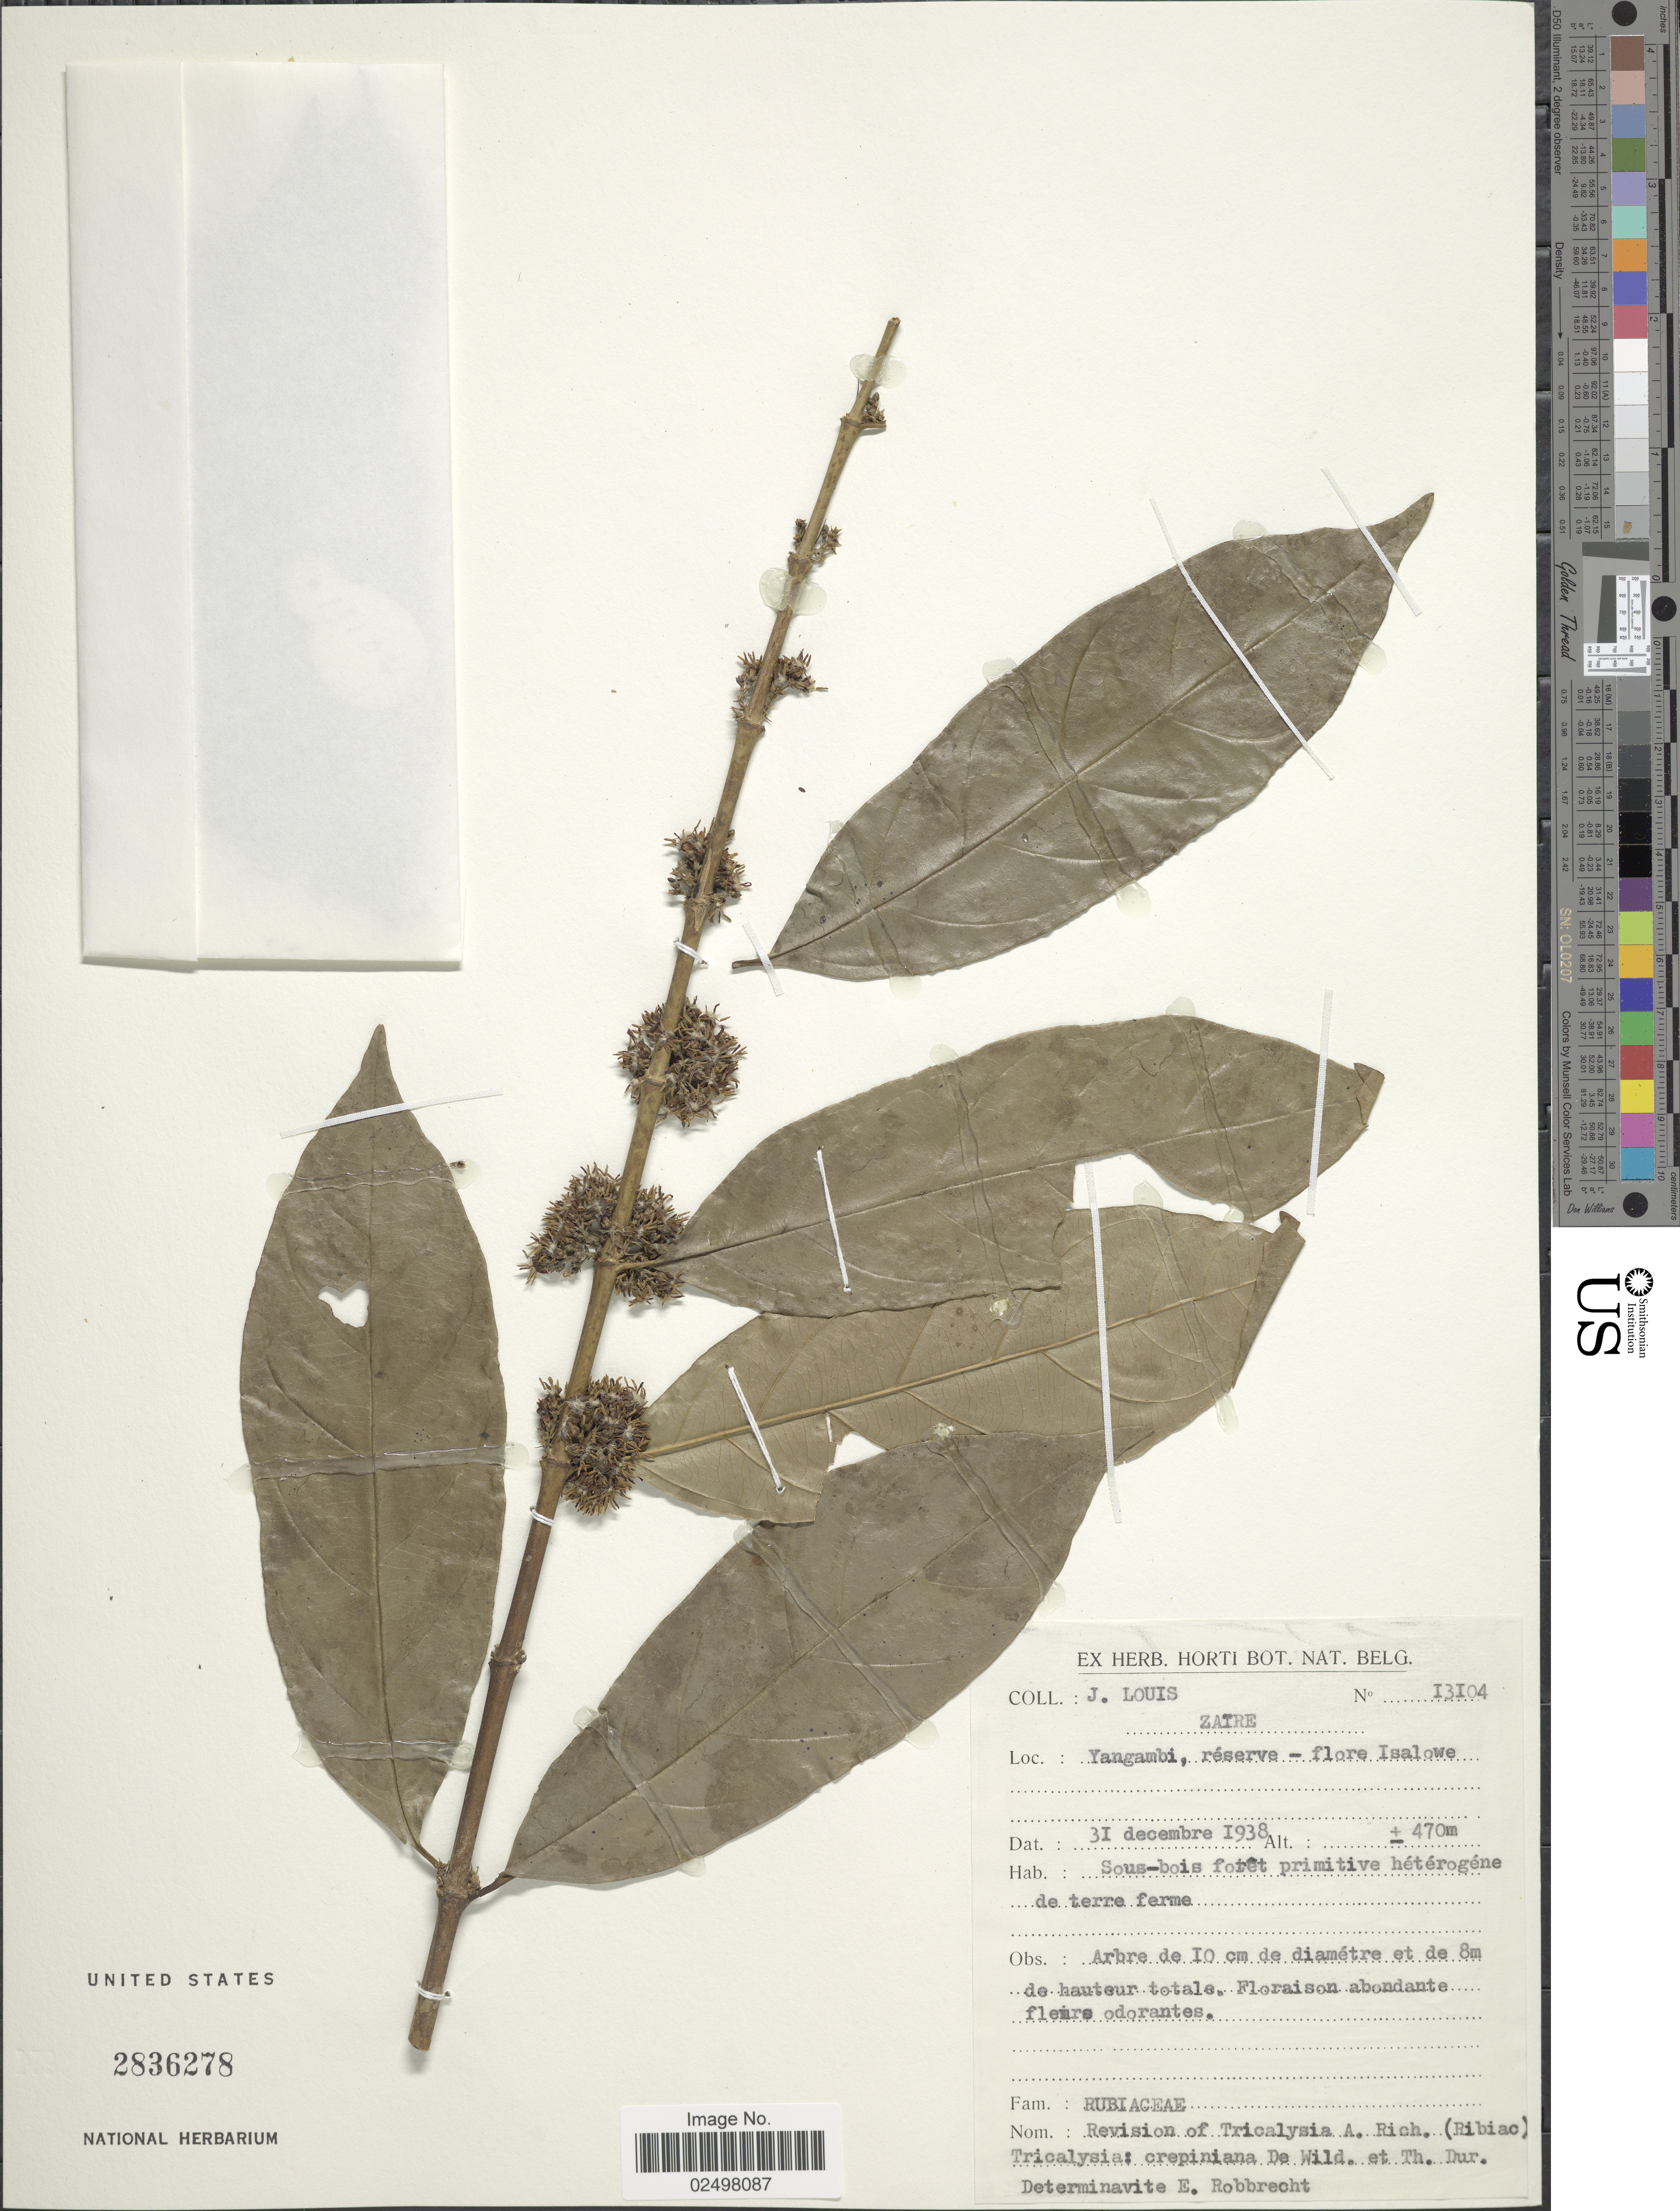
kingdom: Plantae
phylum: Tracheophyta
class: Magnoliopsida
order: Gentianales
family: Rubiaceae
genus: Tricalysia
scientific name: Tricalysia crepiniana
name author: De Wild. & Durand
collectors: J. Louis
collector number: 13104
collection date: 1938-12-31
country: Congo, Democratic Republic of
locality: Zaire, Yangambi, reserve-flore Isalowe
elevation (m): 470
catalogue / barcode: US 2836278